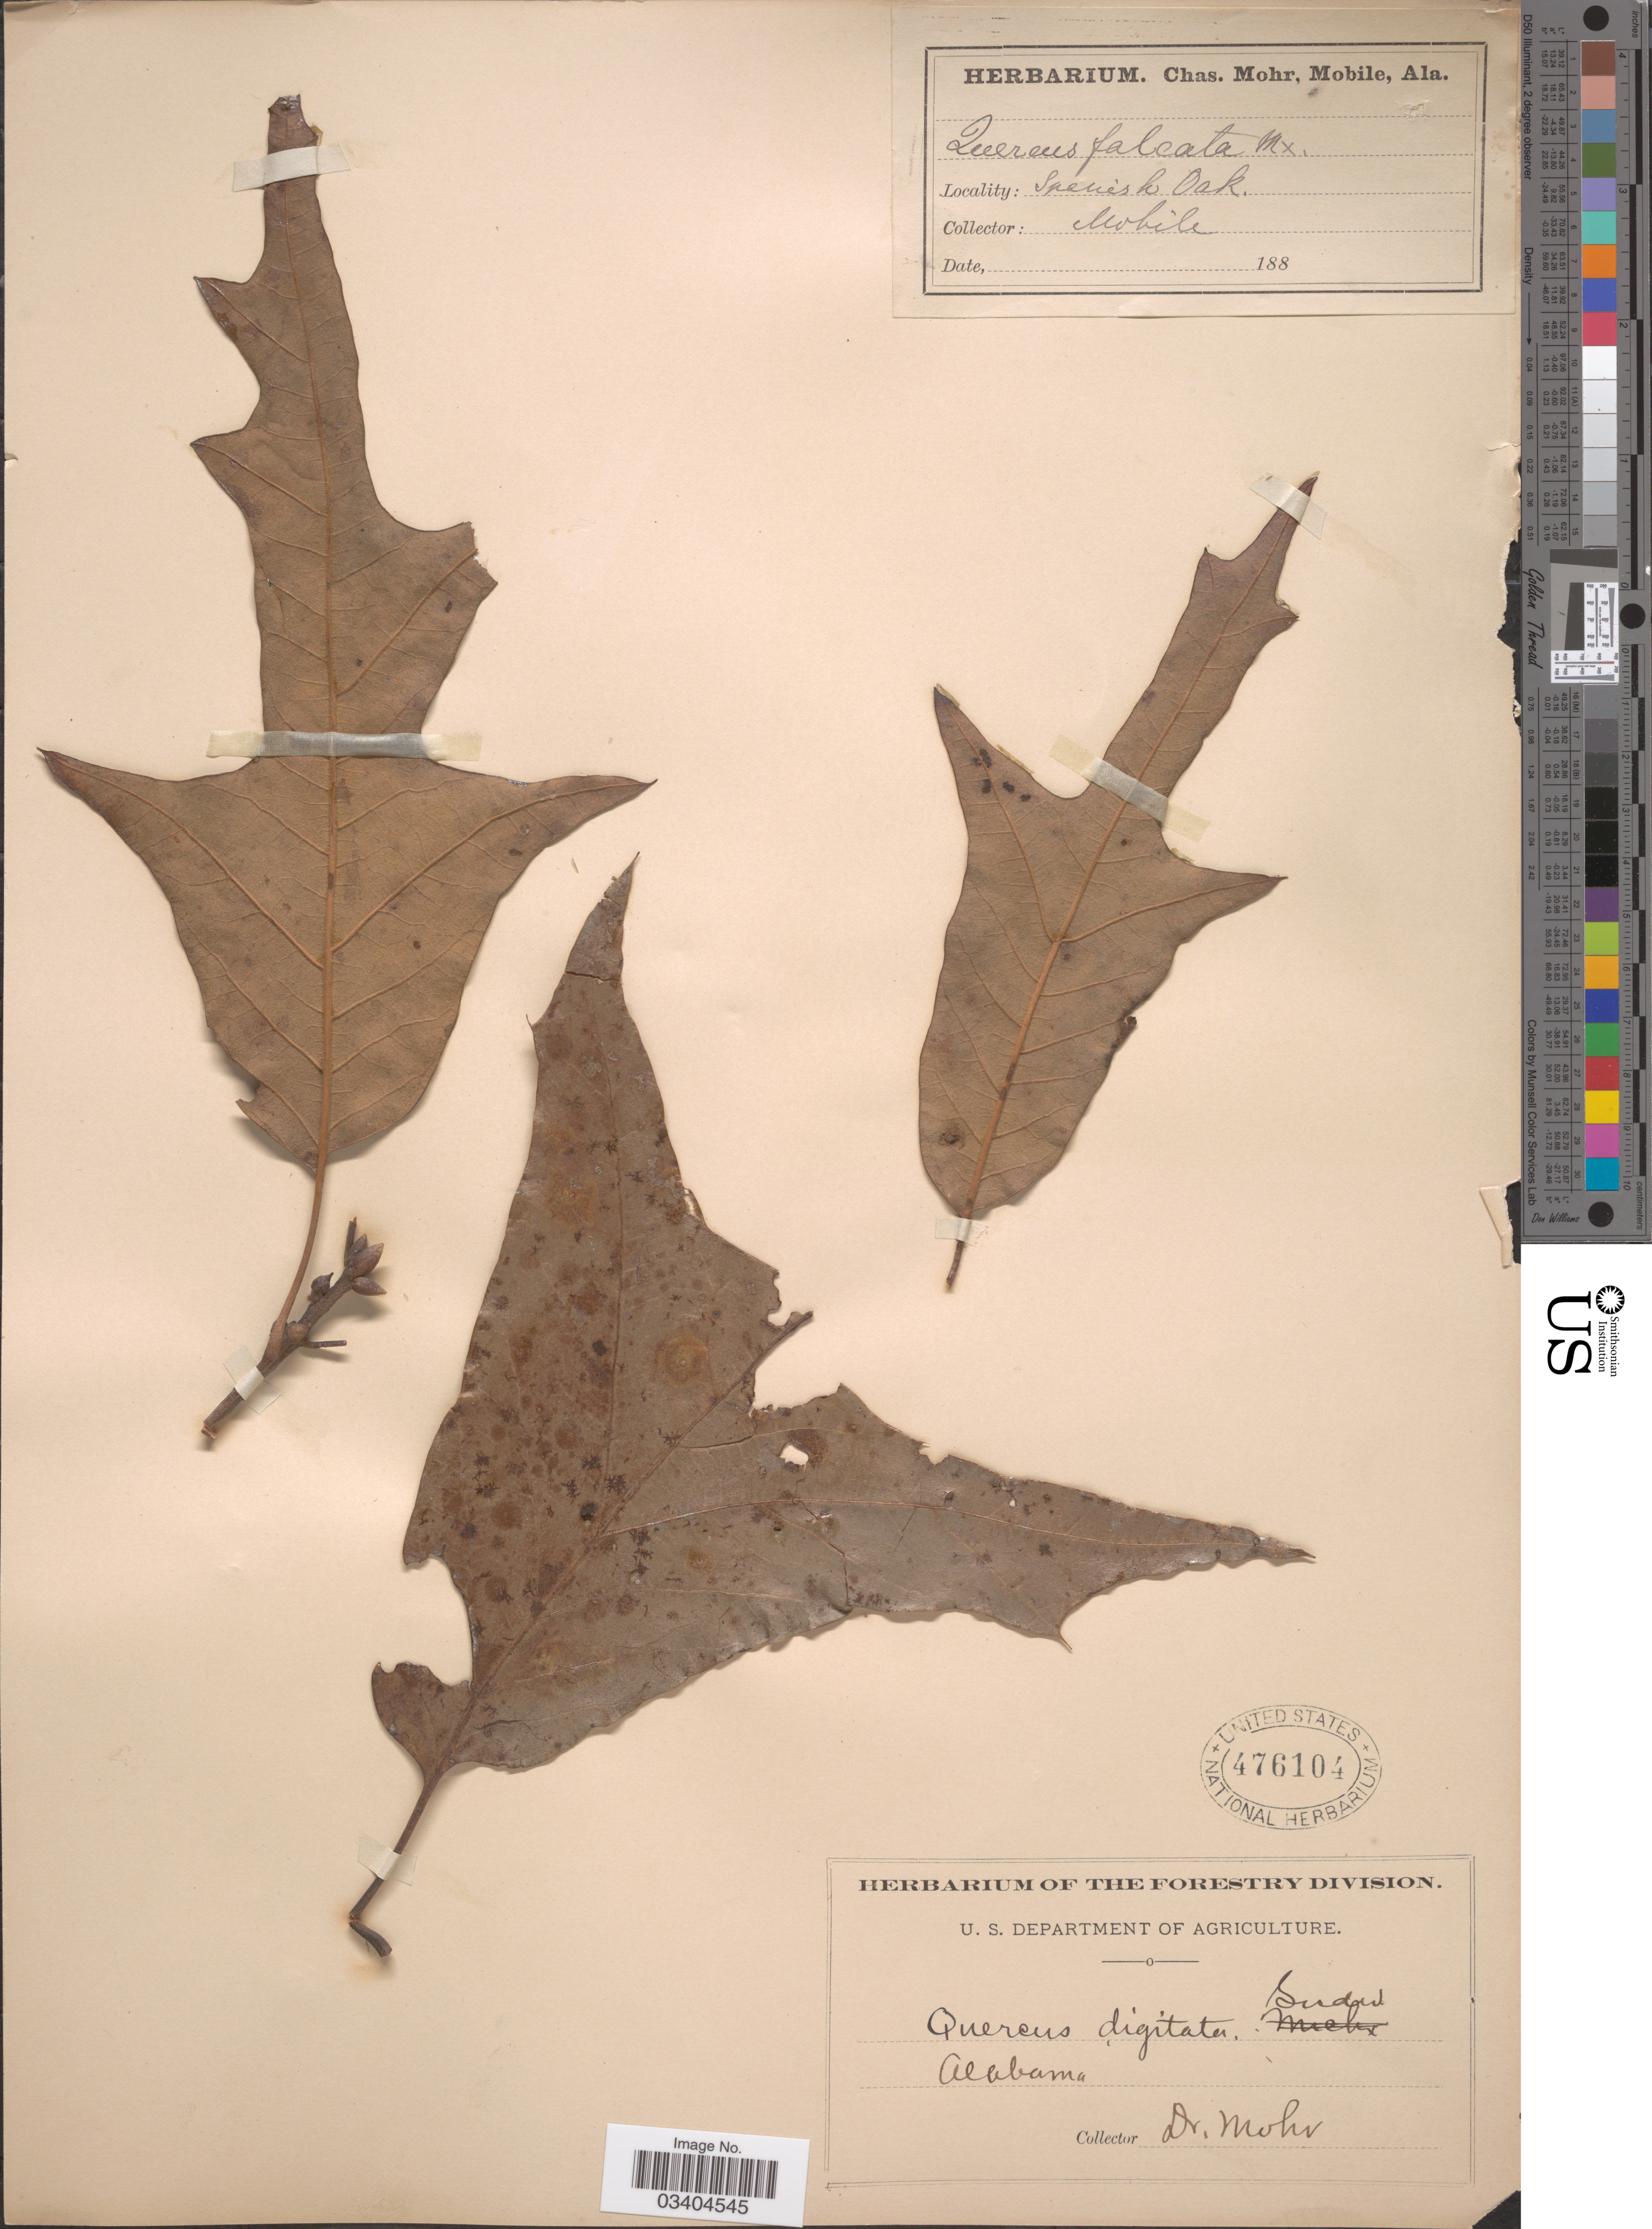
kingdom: Plantae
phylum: Tracheophyta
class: Magnoliopsida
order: Fagales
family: Fagaceae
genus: Quercus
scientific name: Quercus falcata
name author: Michx.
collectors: Mohr, --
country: United States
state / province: Alabama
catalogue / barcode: US 476104